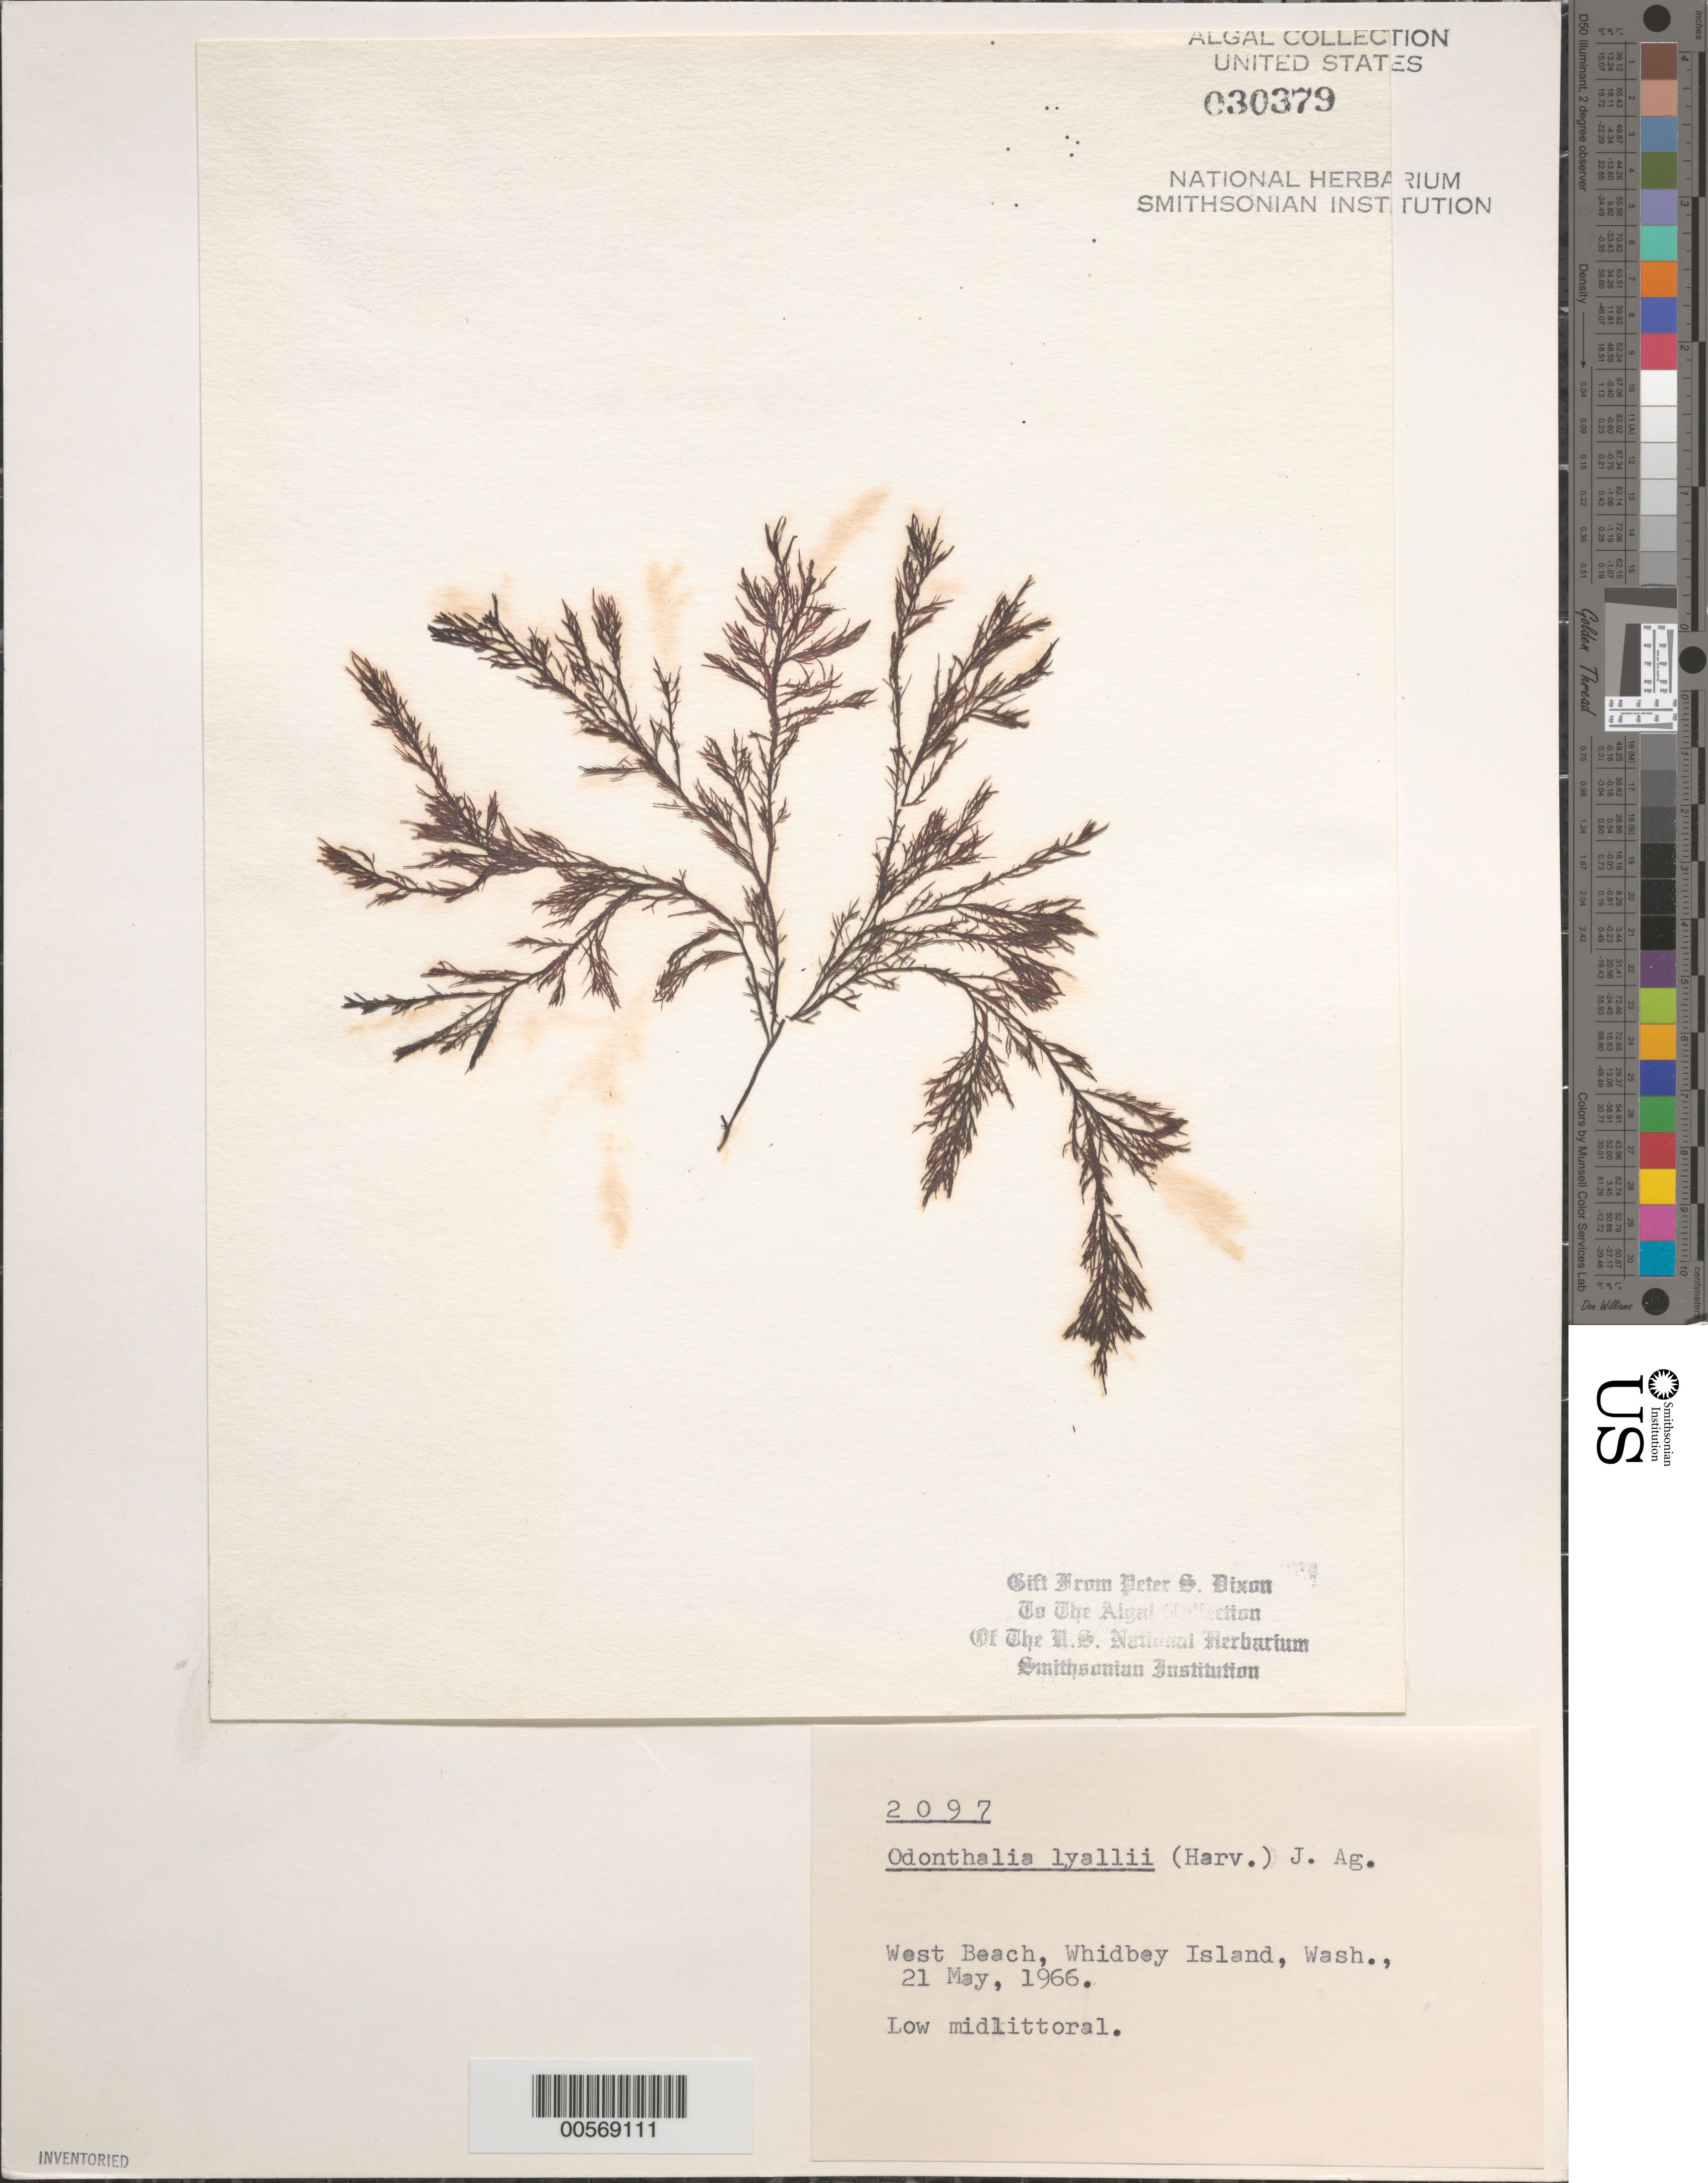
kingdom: Plantae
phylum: Rhodophyta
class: Florideophyceae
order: Ceramiales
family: Rhodomelaceae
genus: Odonthalia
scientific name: Odonthalia lyallii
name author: (Harv.) J. Agardh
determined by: Dixon, P. S.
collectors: P. S. Dixon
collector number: PSD 2097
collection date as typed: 21 May 1966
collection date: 1966-05-21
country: United States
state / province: Washington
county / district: Island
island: Whidbey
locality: West Beach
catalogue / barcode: US 30379